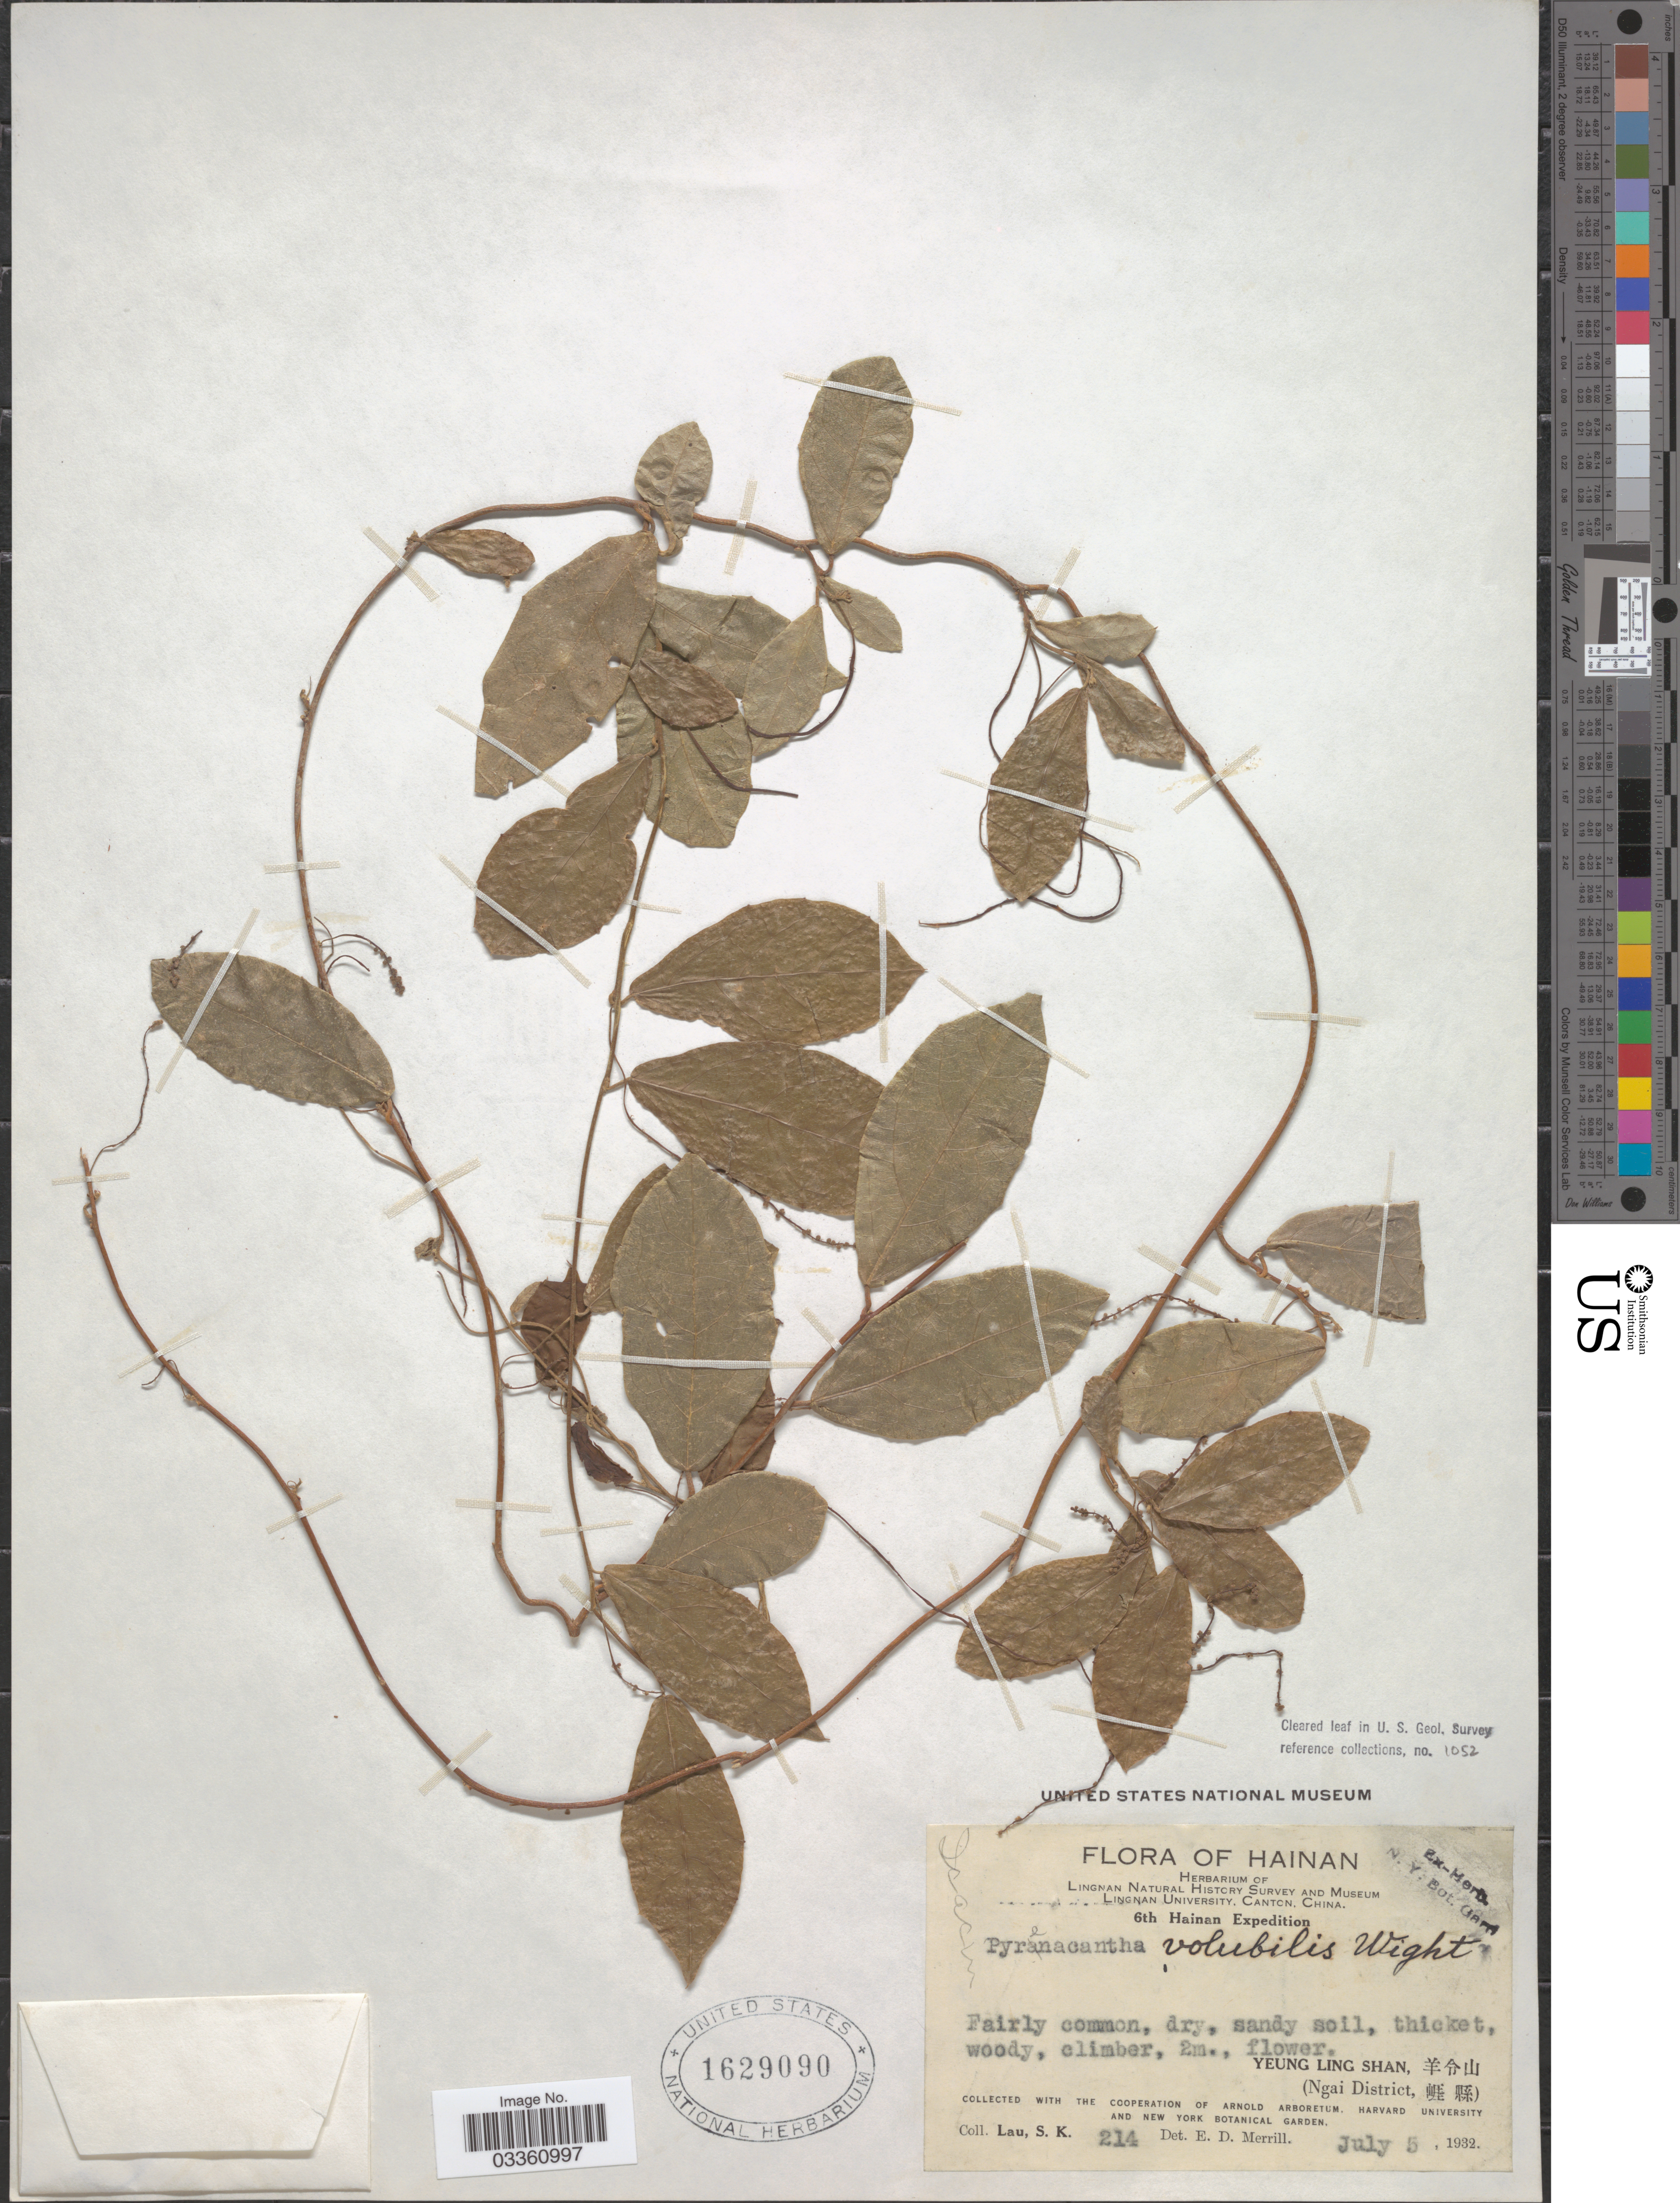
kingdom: Plantae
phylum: Tracheophyta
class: Magnoliopsida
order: Icacinales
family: Icacinaceae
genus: Pyrenacantha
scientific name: Pyrenacantha volubilis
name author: Hook.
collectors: S. K. Lau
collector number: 214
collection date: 1932-07-05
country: China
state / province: Hainan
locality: Yeung Ling Shan. (Ngai District).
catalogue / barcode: US 1629090